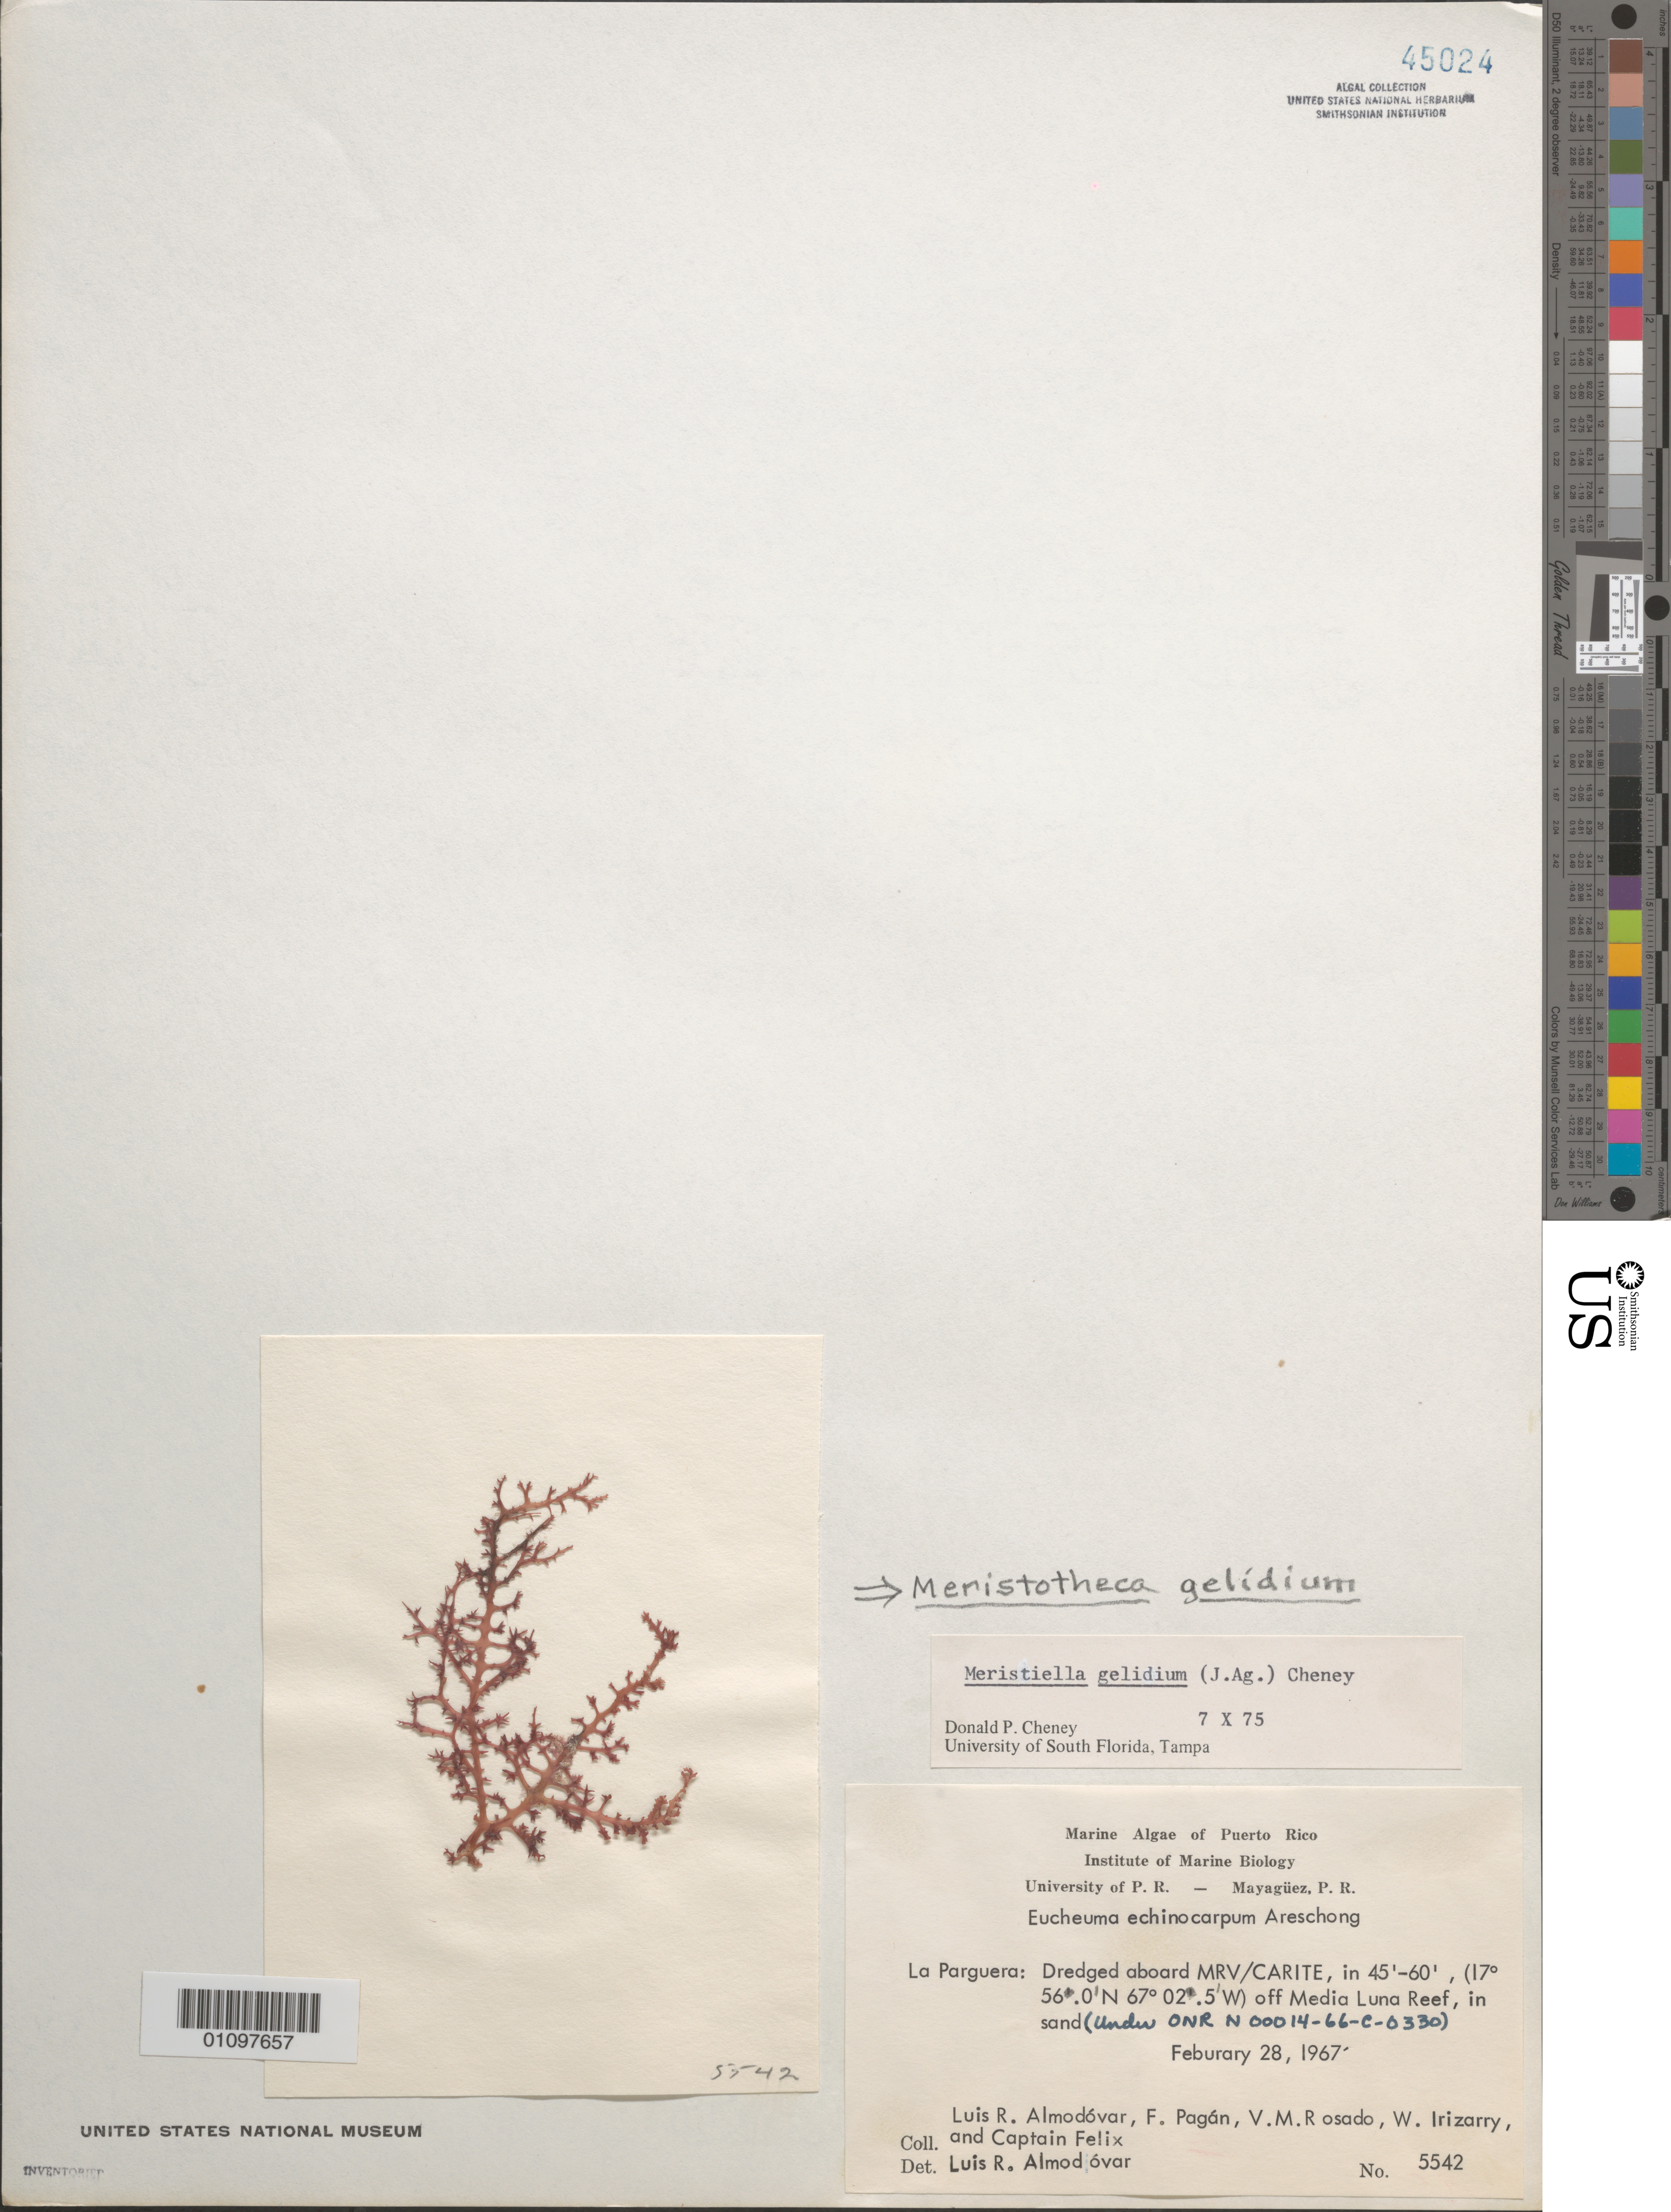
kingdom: Plantae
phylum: Rhodophyta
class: Florideophyceae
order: Gigartinales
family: Solieriaceae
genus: Meristotheca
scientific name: Meristotheca gelidium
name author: (J. Agardh) E.J. Faye & Masuda in E.J. Faye et al.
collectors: L. Almodovar, F. Pagan, V. Rosado, W. Irizarry & C. Felix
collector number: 5542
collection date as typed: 28 Feb 1967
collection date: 1967-02-28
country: Puerto Rico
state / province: Lajas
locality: La Parguera, off Media Luna Reef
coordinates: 17 56.0' N, 67 02.5' W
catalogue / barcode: US 45024